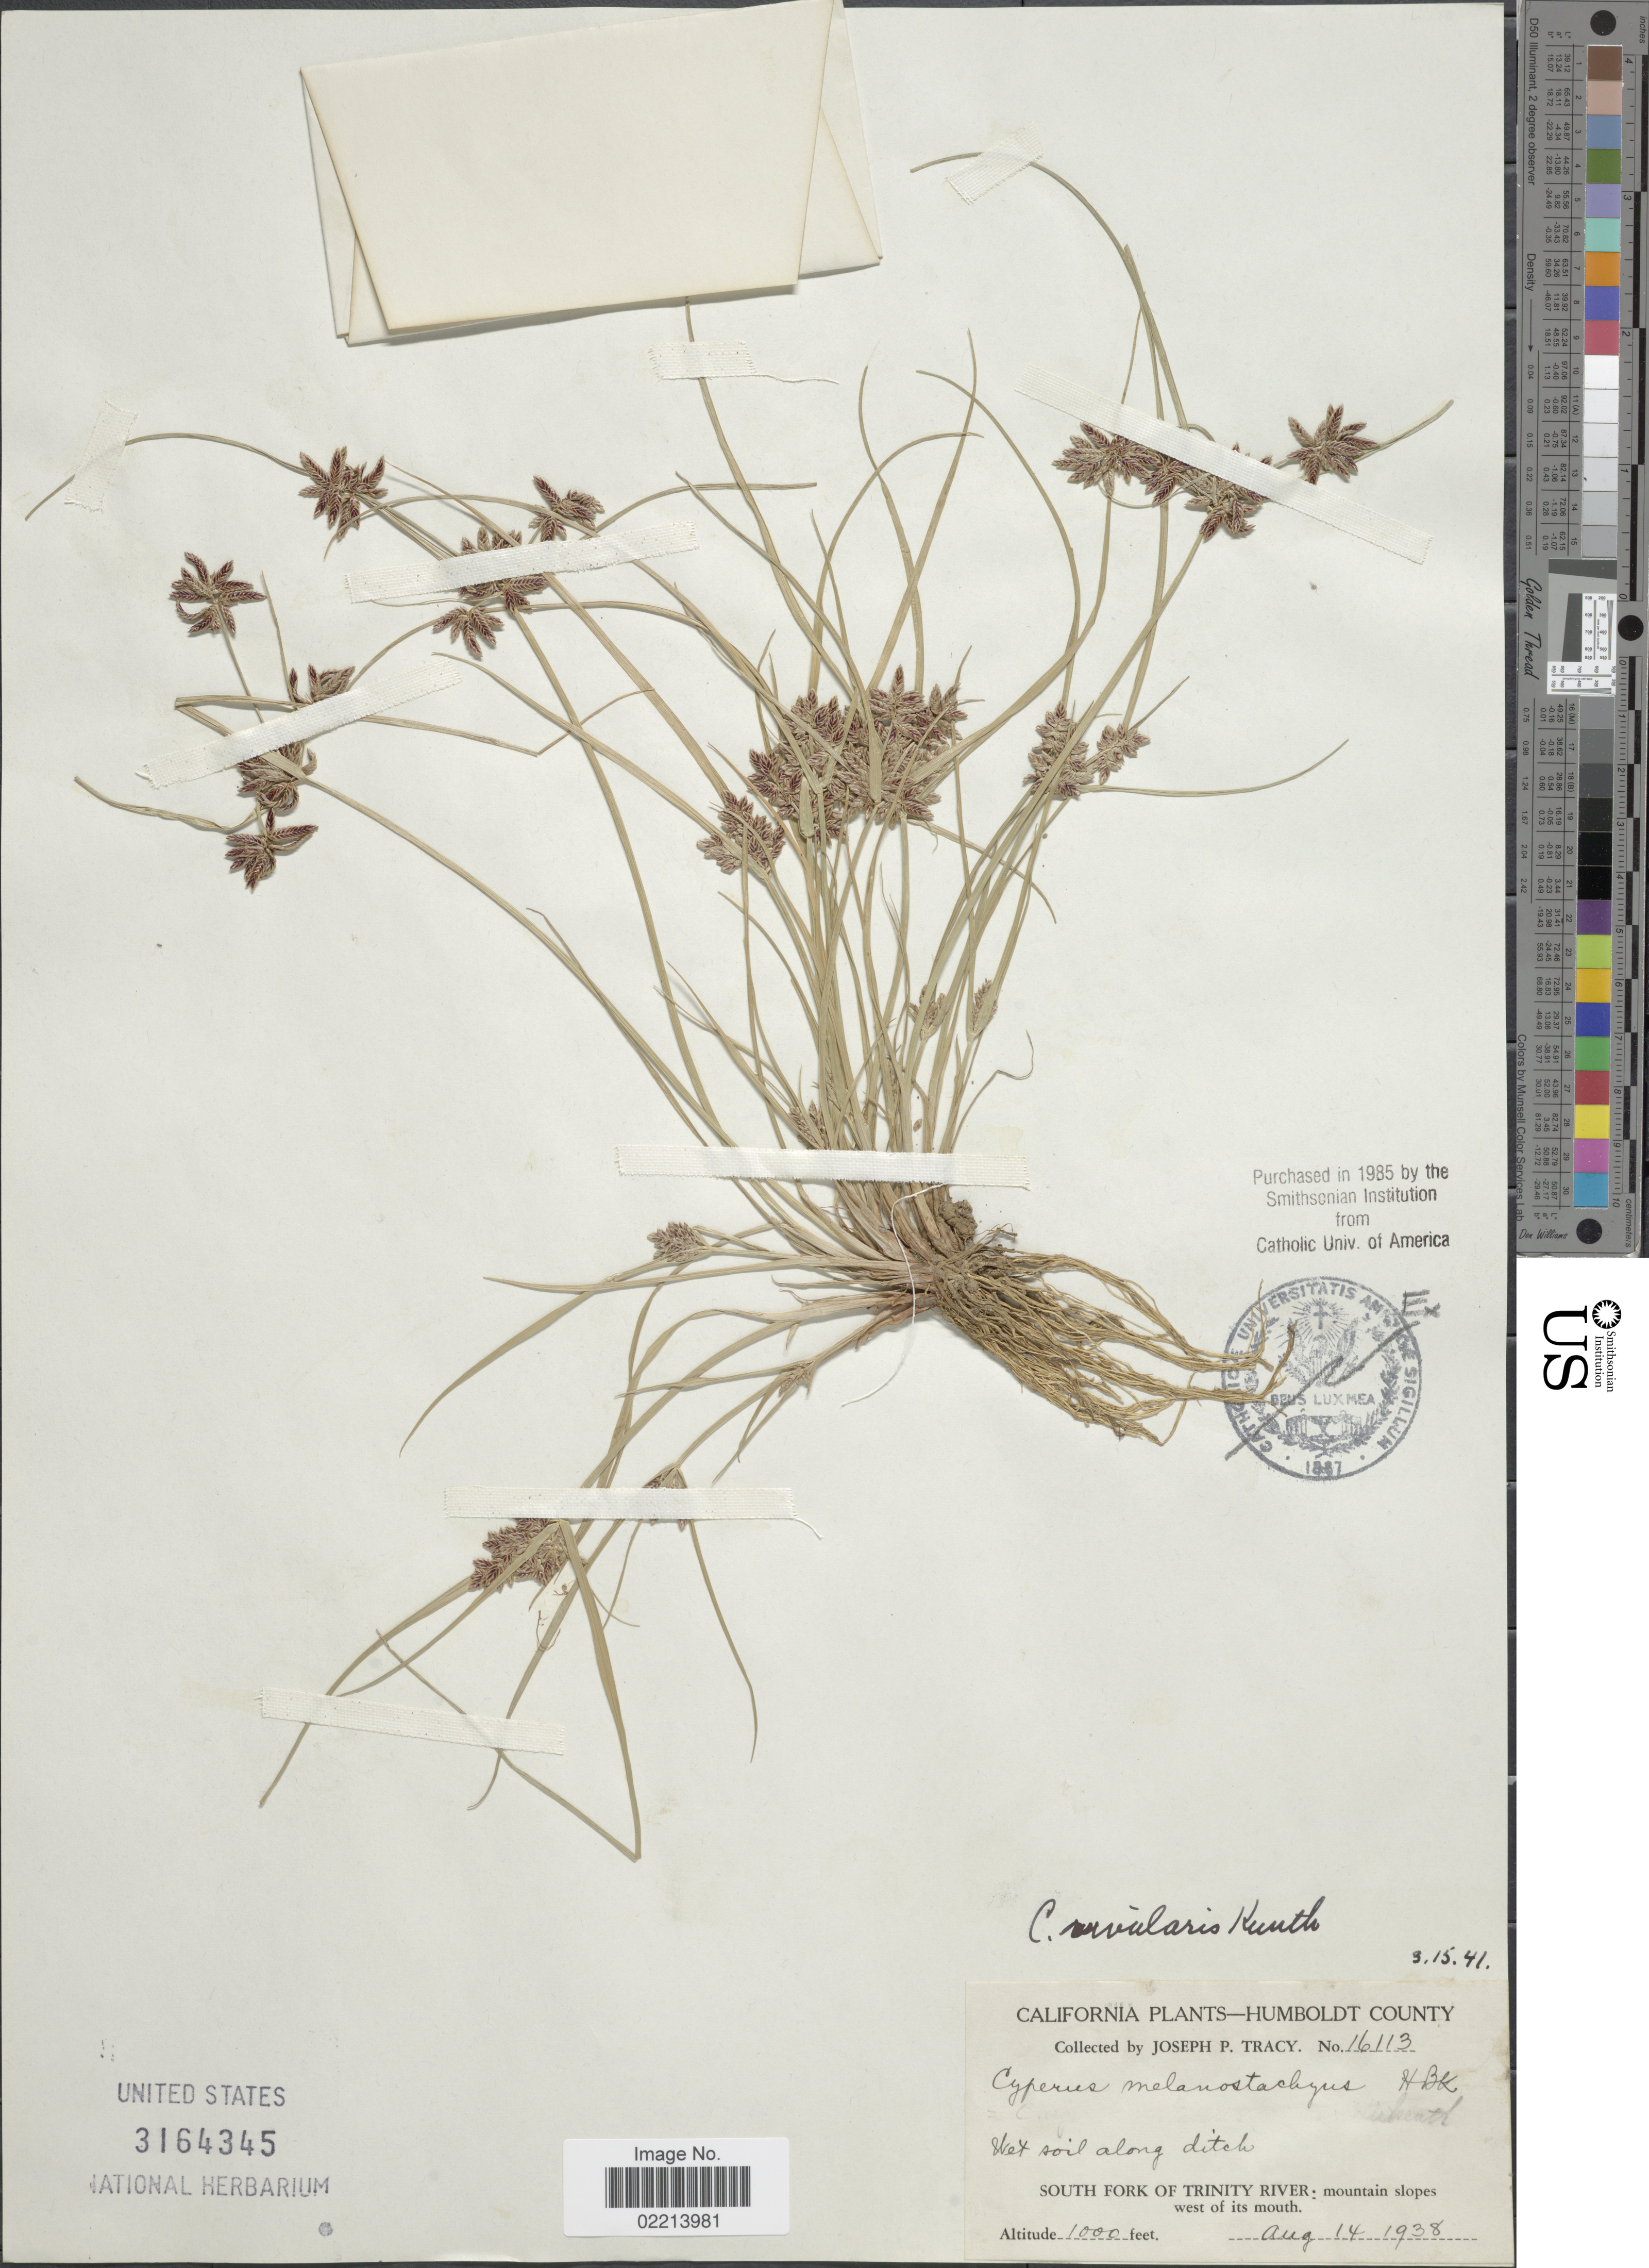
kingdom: Plantae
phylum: Tracheophyta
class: Liliopsida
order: Poales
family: Cyperaceae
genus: Cyperus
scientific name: Cyperus bipartitus Torr.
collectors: J. Tracy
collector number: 16113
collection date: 1938-08-14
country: United States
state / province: California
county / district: Humboldt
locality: Humboldt County. South Fork of Trinity River: mountain slopes west of its mouth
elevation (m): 305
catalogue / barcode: US 3164345